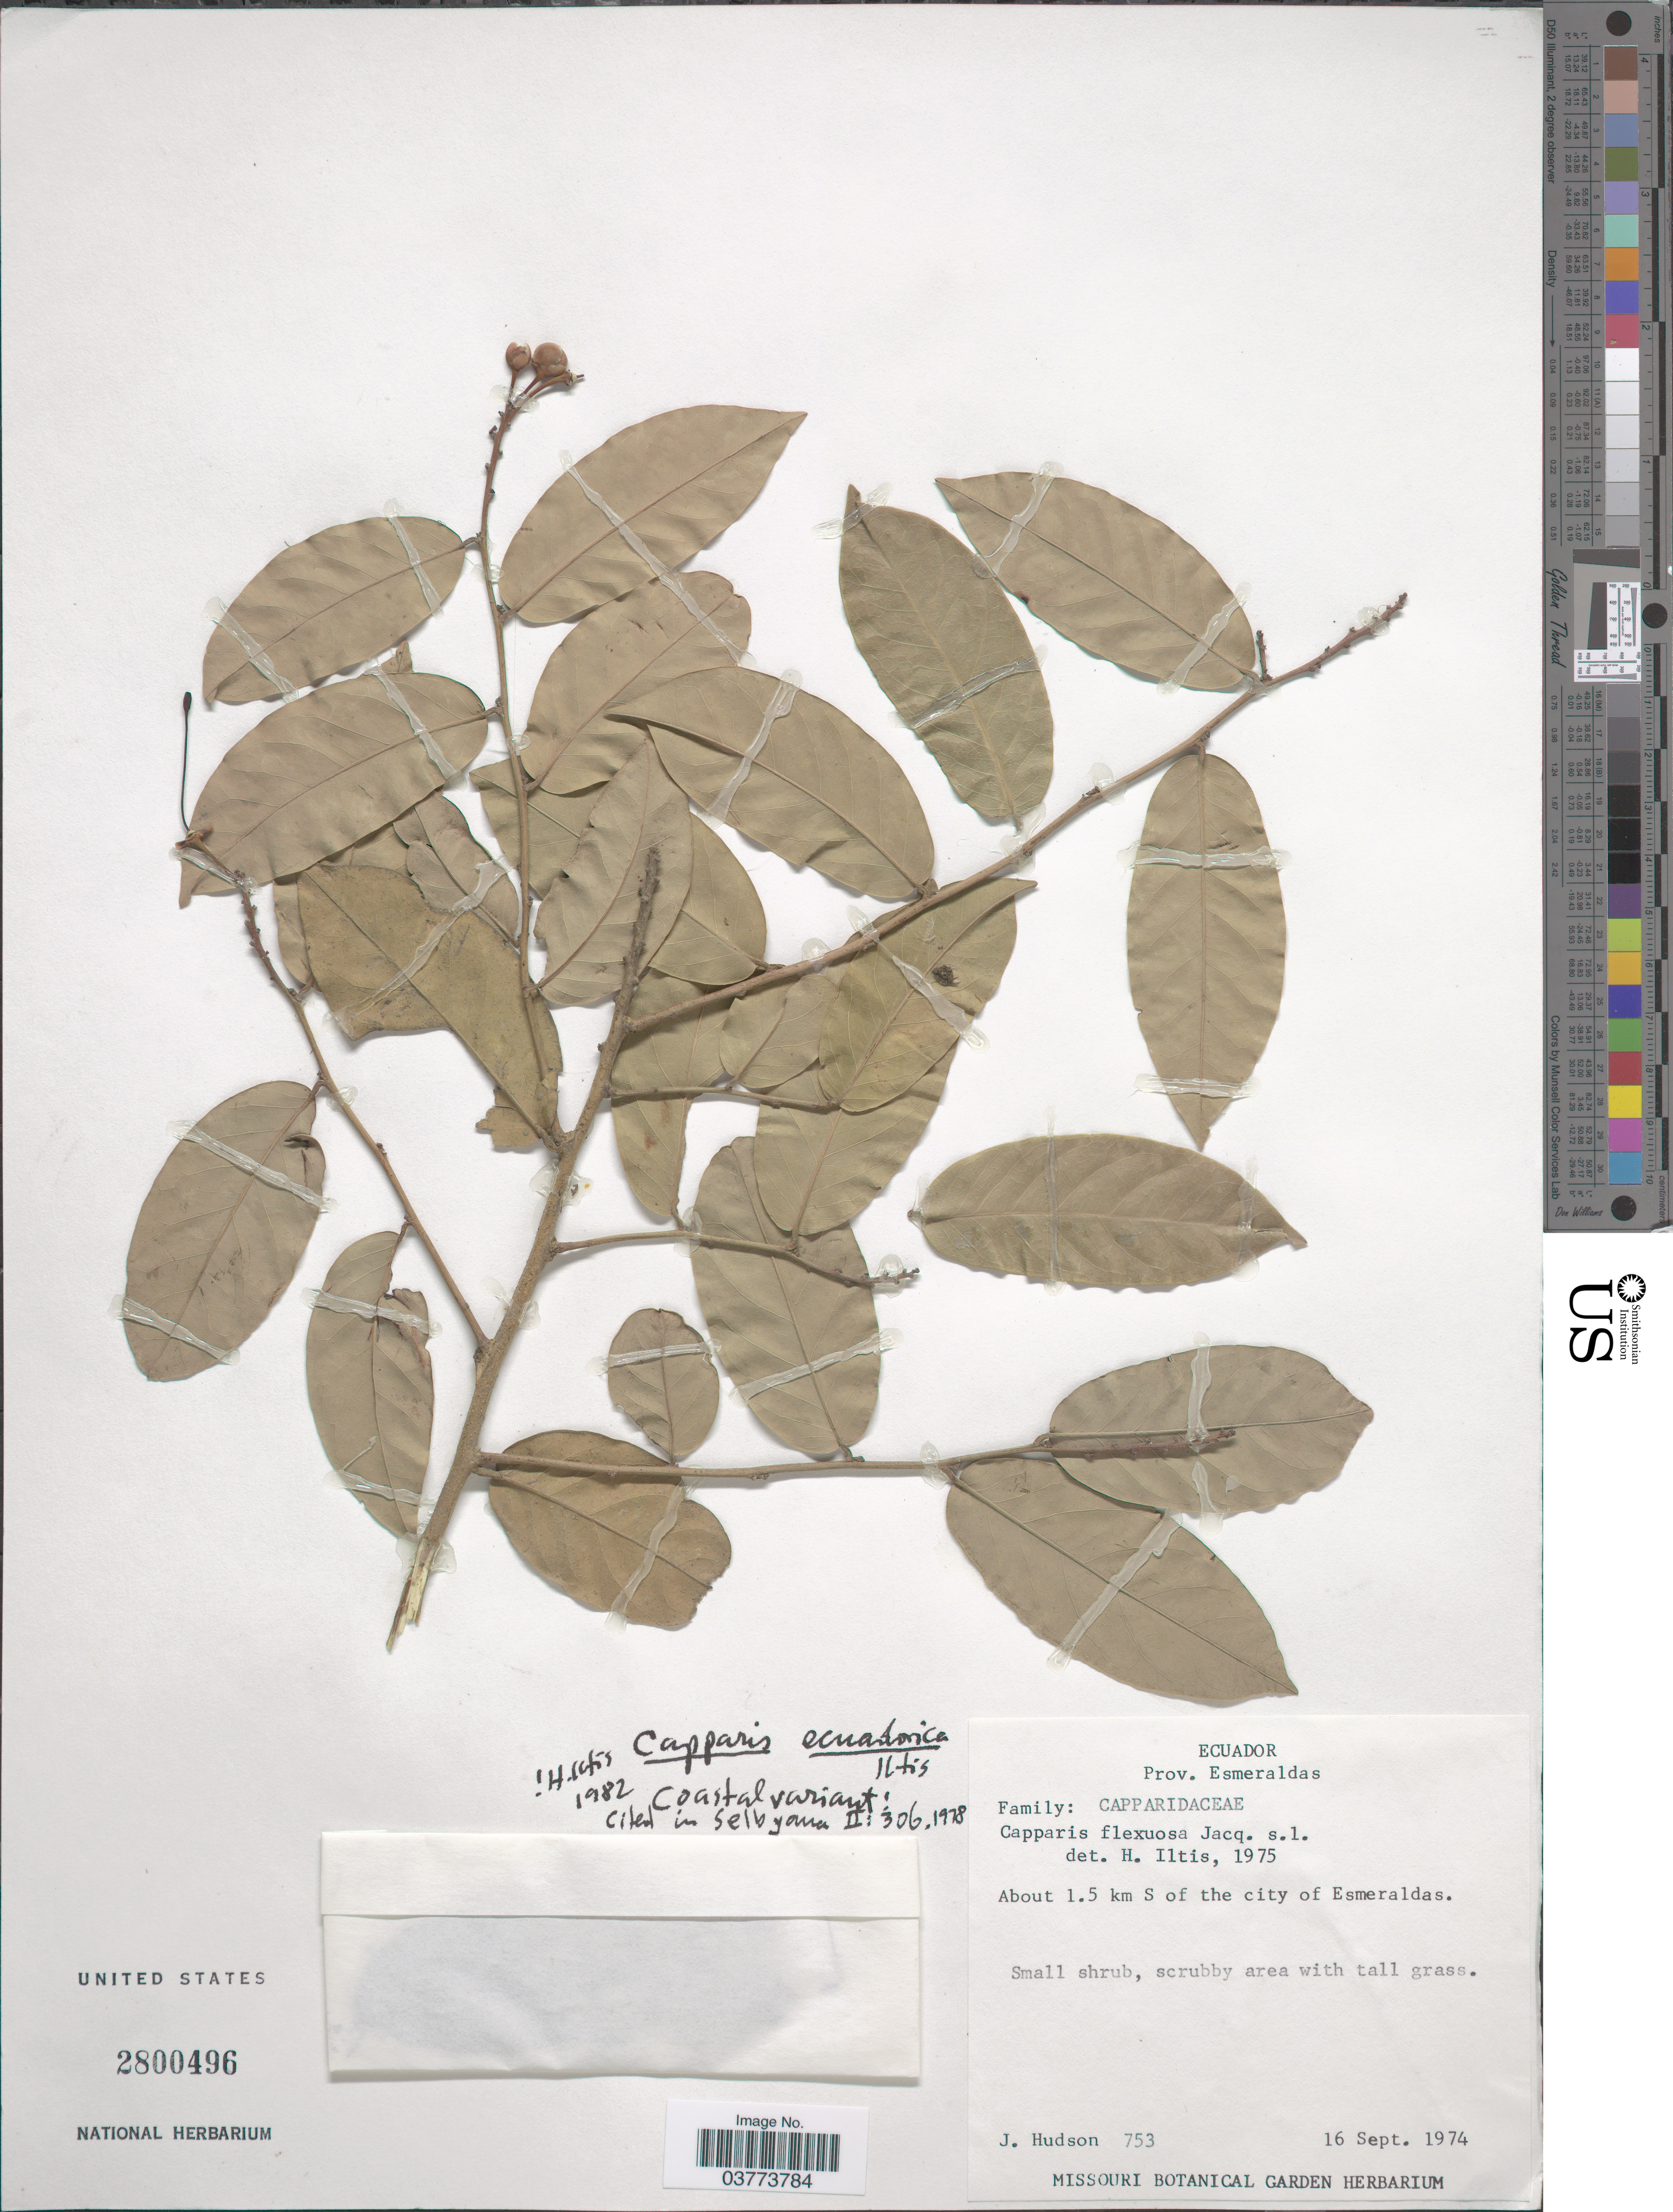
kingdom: Plantae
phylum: Tracheophyta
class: Magnoliopsida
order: Brassicales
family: Capparaceae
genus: Cynophalla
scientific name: Cynophalla ecuadorica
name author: (Iltis) Iltis & Cornejo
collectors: J. Hudson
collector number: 753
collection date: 1974-09-16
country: Ecuador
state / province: Esmeraldas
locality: About 1.5 km S of the city of Esmeraldas.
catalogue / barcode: US 2800496